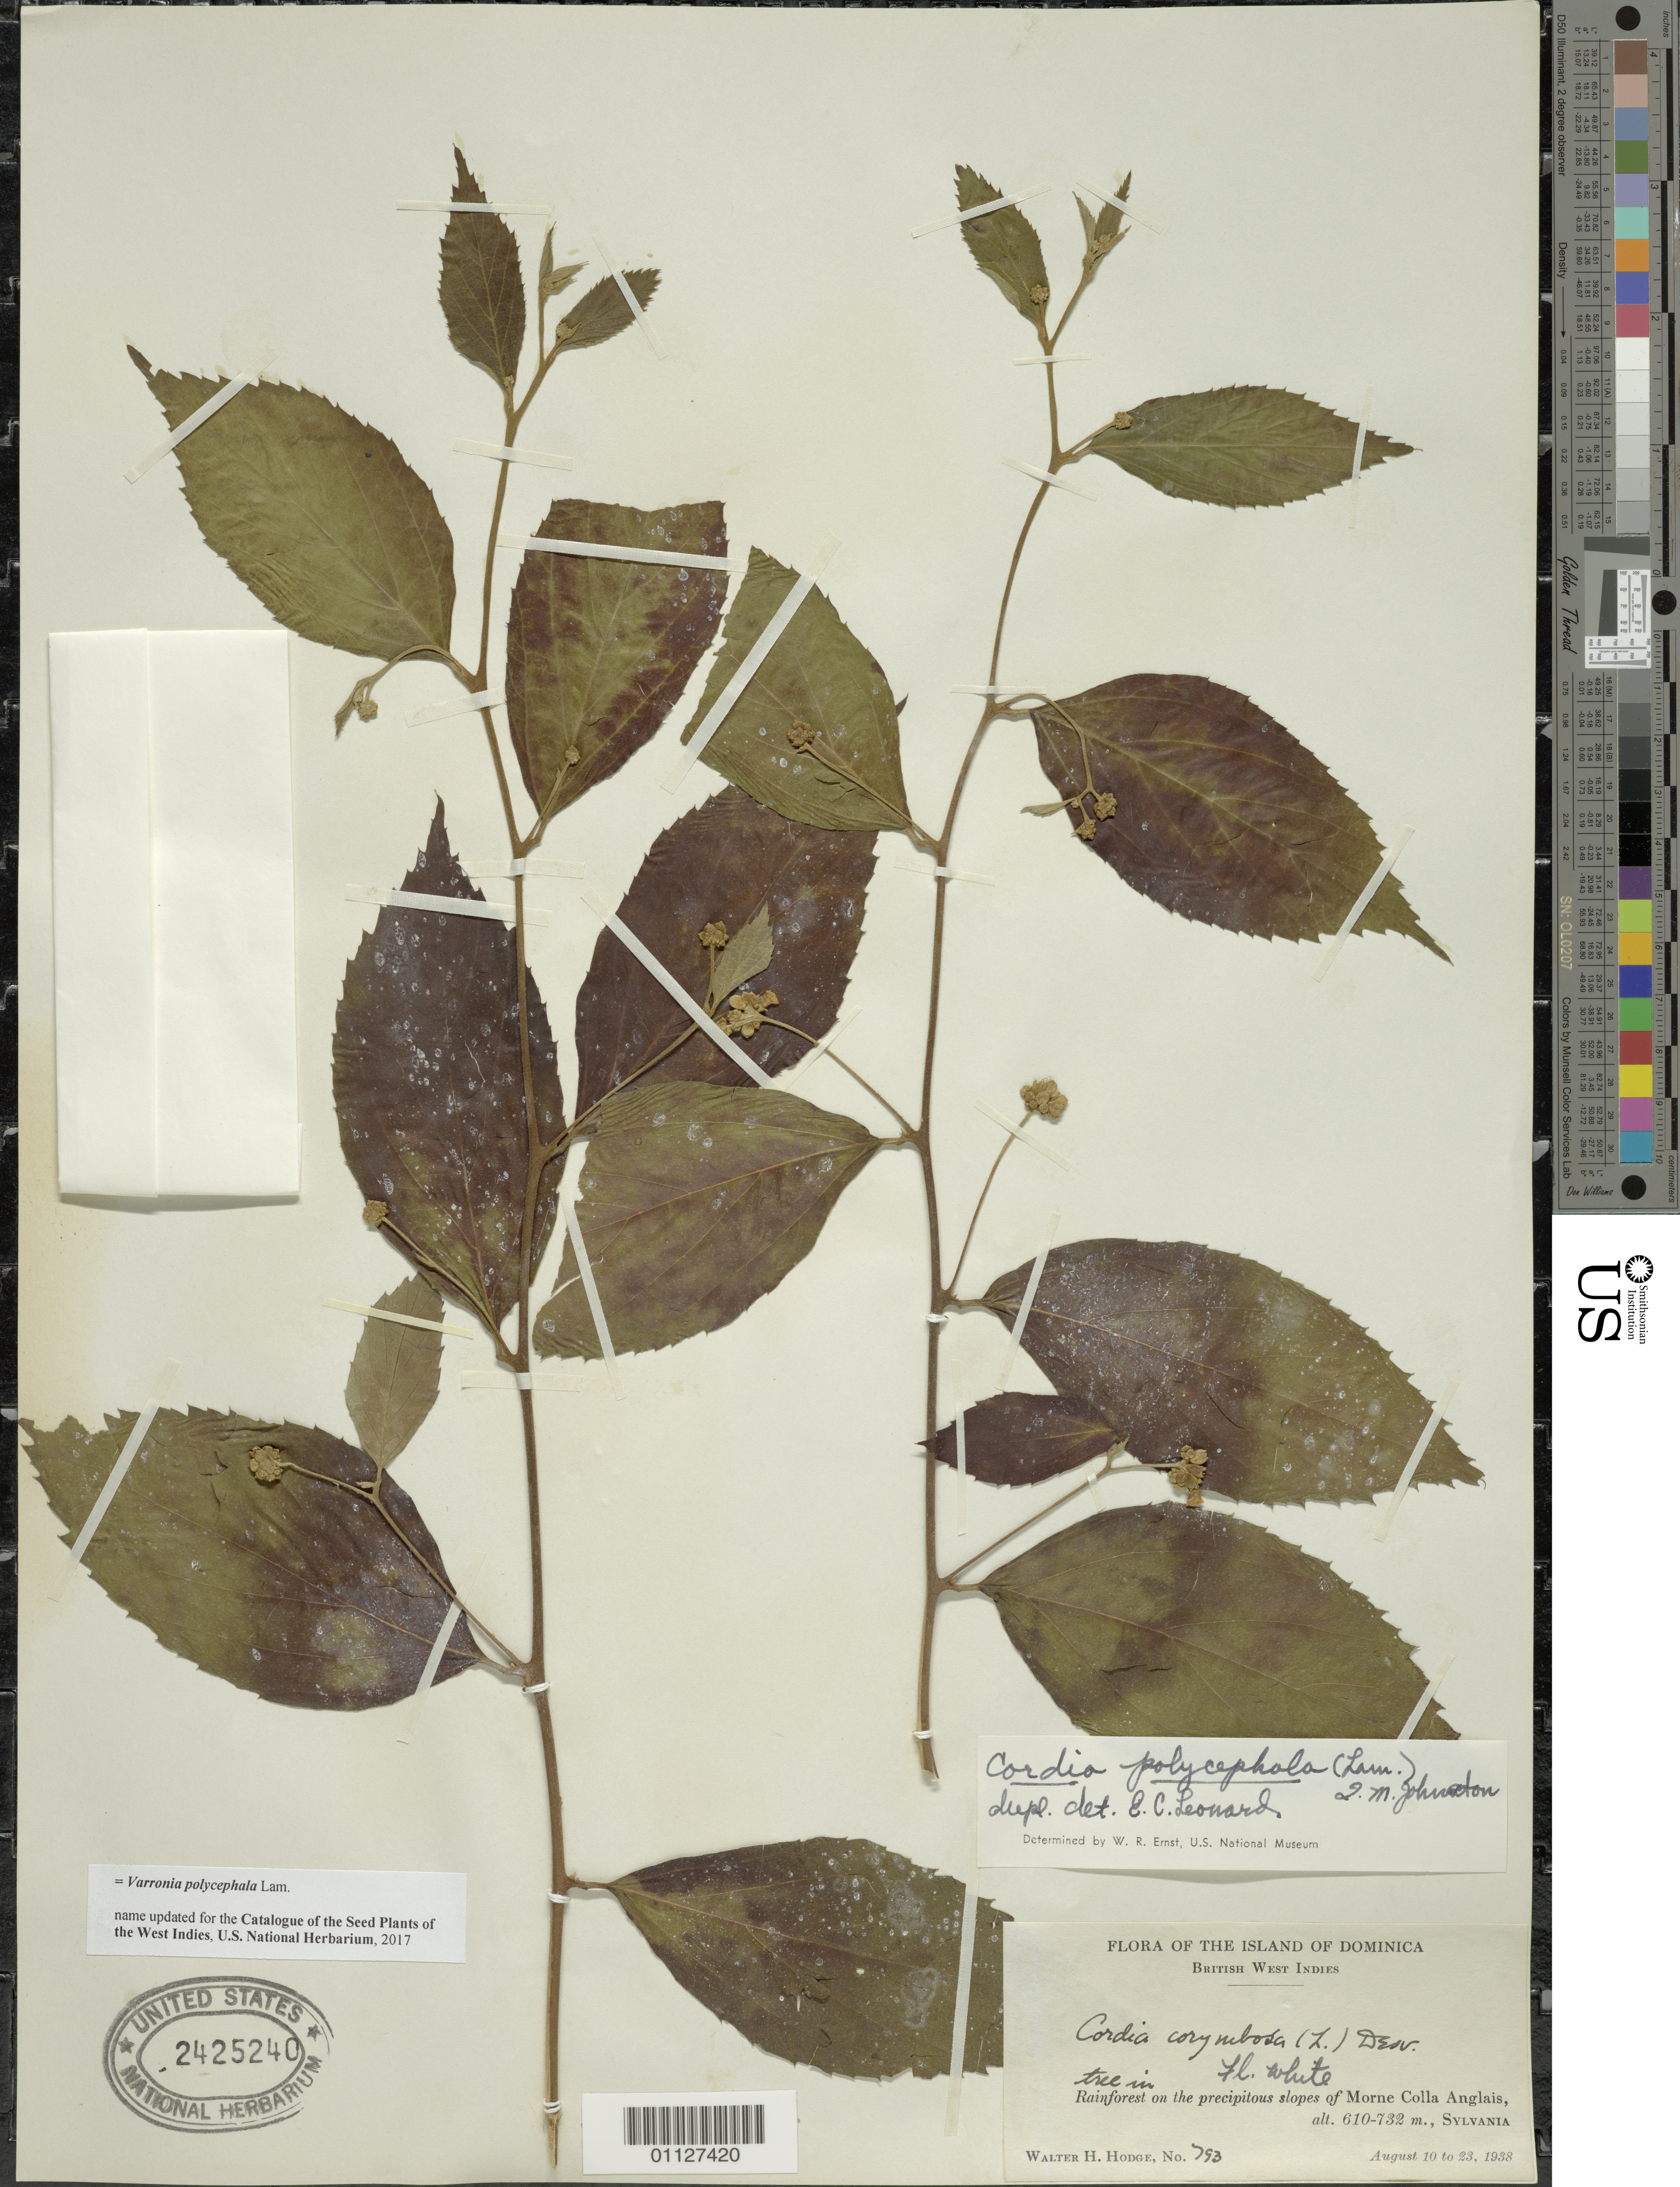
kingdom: Plantae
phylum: Tracheophyta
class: Magnoliopsida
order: Boraginales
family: Cordiaceae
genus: Varronia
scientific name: Varronia polycephala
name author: Lam.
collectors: W. Hodge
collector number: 793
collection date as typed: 10 Aug 1938 to 23 Aug 1938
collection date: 1938-08-10/1938-08-23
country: Dominica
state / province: St. Paul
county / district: Sylvania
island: Dominica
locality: Rainforest on the precipitous slopes of Morne Colla Anglais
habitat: Rainforest on precipitous slopes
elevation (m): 610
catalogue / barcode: US 2425240